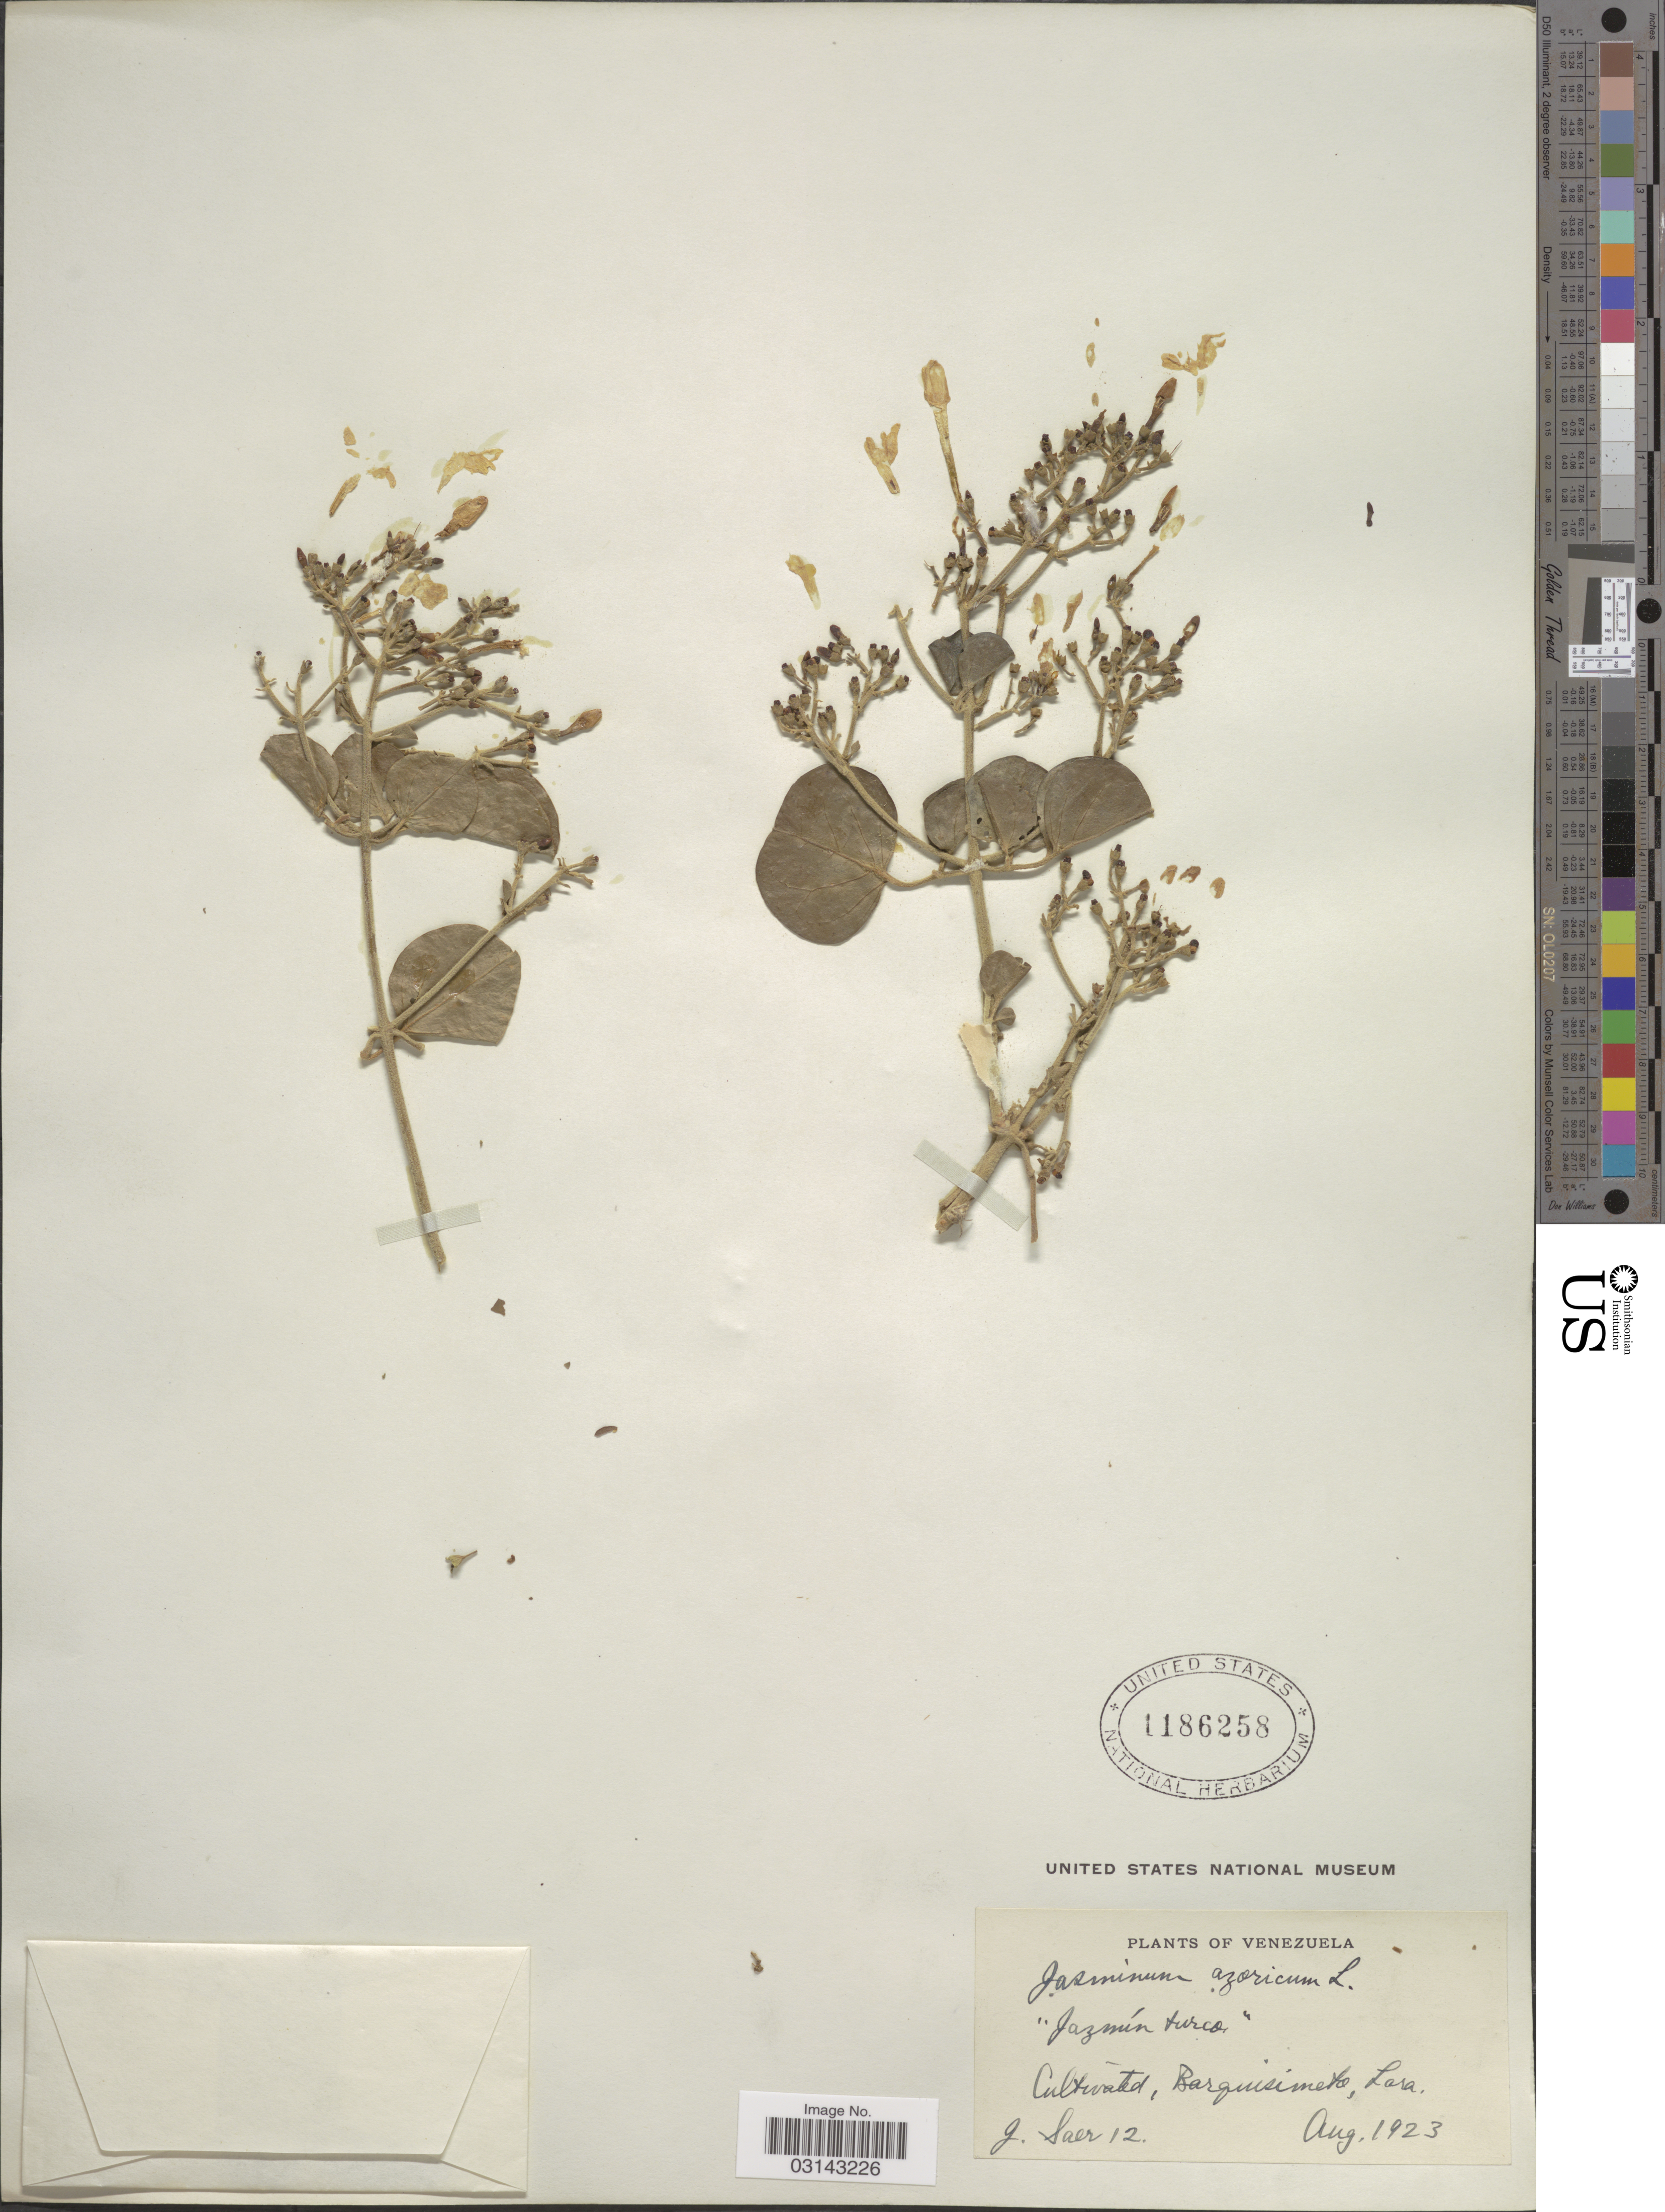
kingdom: Plantae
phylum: Tracheophyta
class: Magnoliopsida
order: Lamiales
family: Oleaceae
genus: Jasminum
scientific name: Jasminum fluminense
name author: Vell.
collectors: J. Saer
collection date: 1923-08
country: Venezuela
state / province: Lara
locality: Barquisimeto.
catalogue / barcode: US 1186258